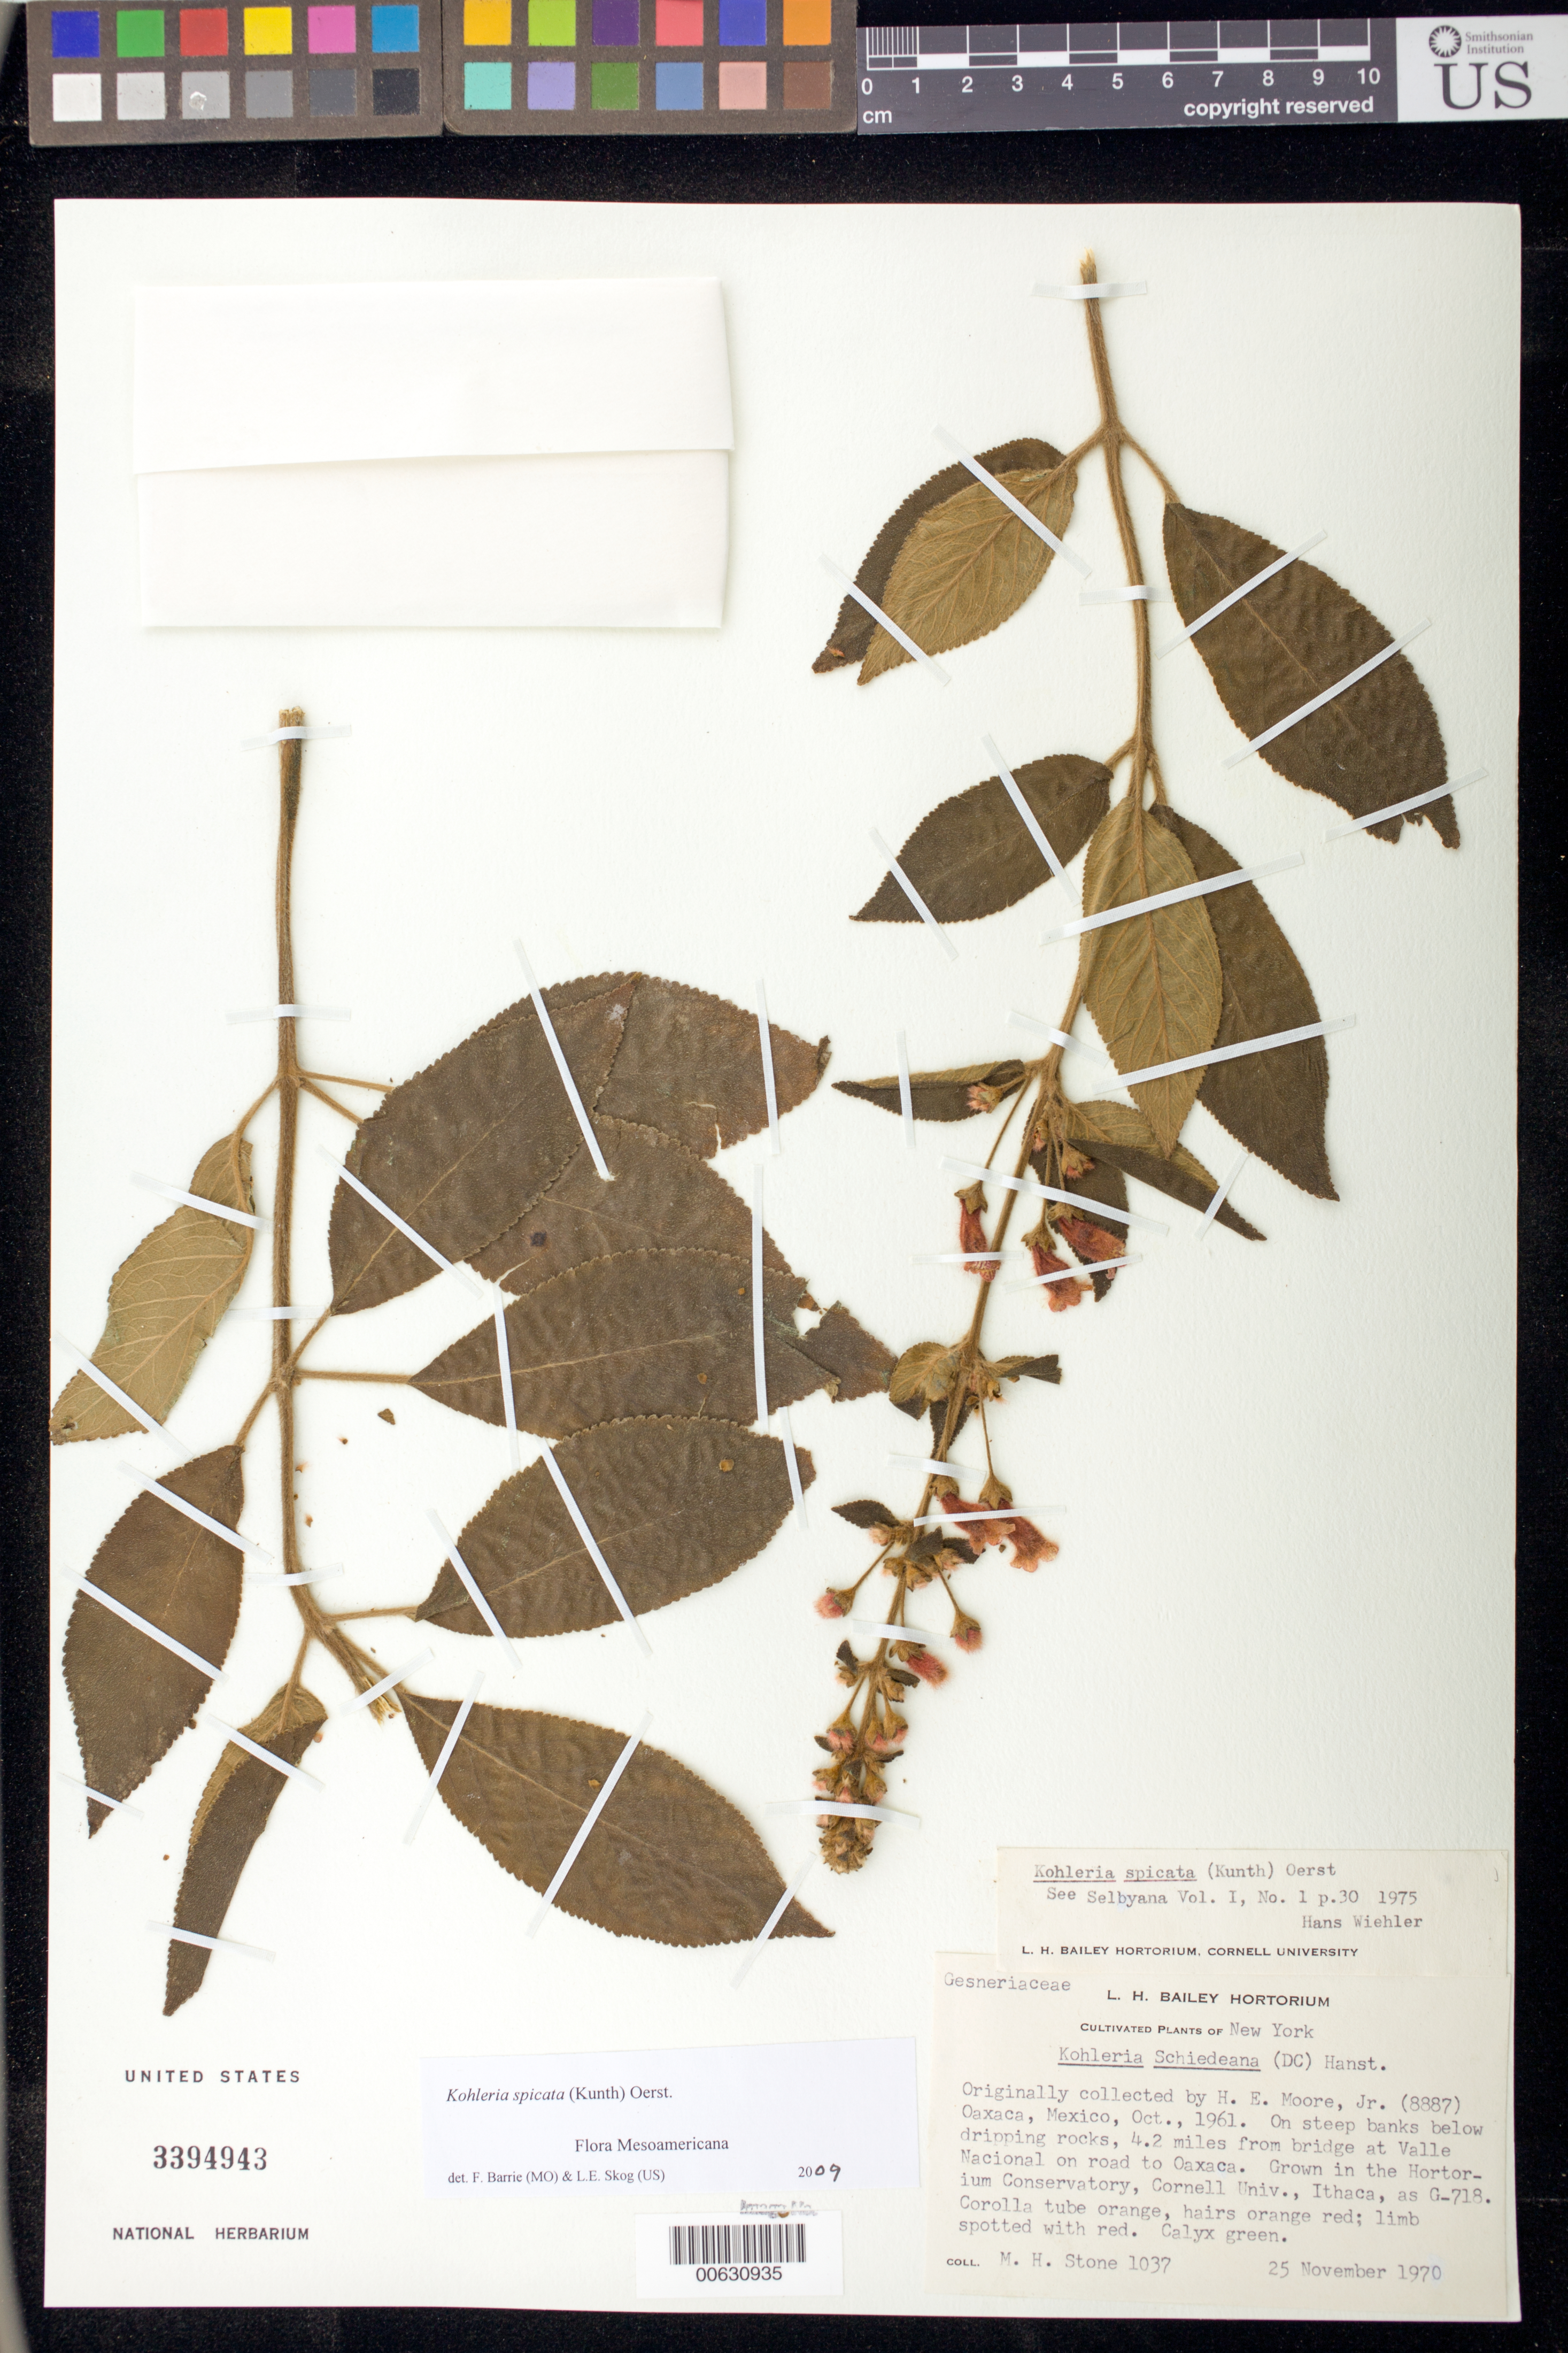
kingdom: Plantae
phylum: Tracheophyta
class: Magnoliopsida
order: Lamiales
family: Gesneriaceae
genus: Kohleria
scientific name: Kohleria spicata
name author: (Kunth) Oerst.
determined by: Skog, Laurence E.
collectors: M. Stone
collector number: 1037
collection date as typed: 25 Nov 1970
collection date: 1970-11-25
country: Mexico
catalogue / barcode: US 3394943